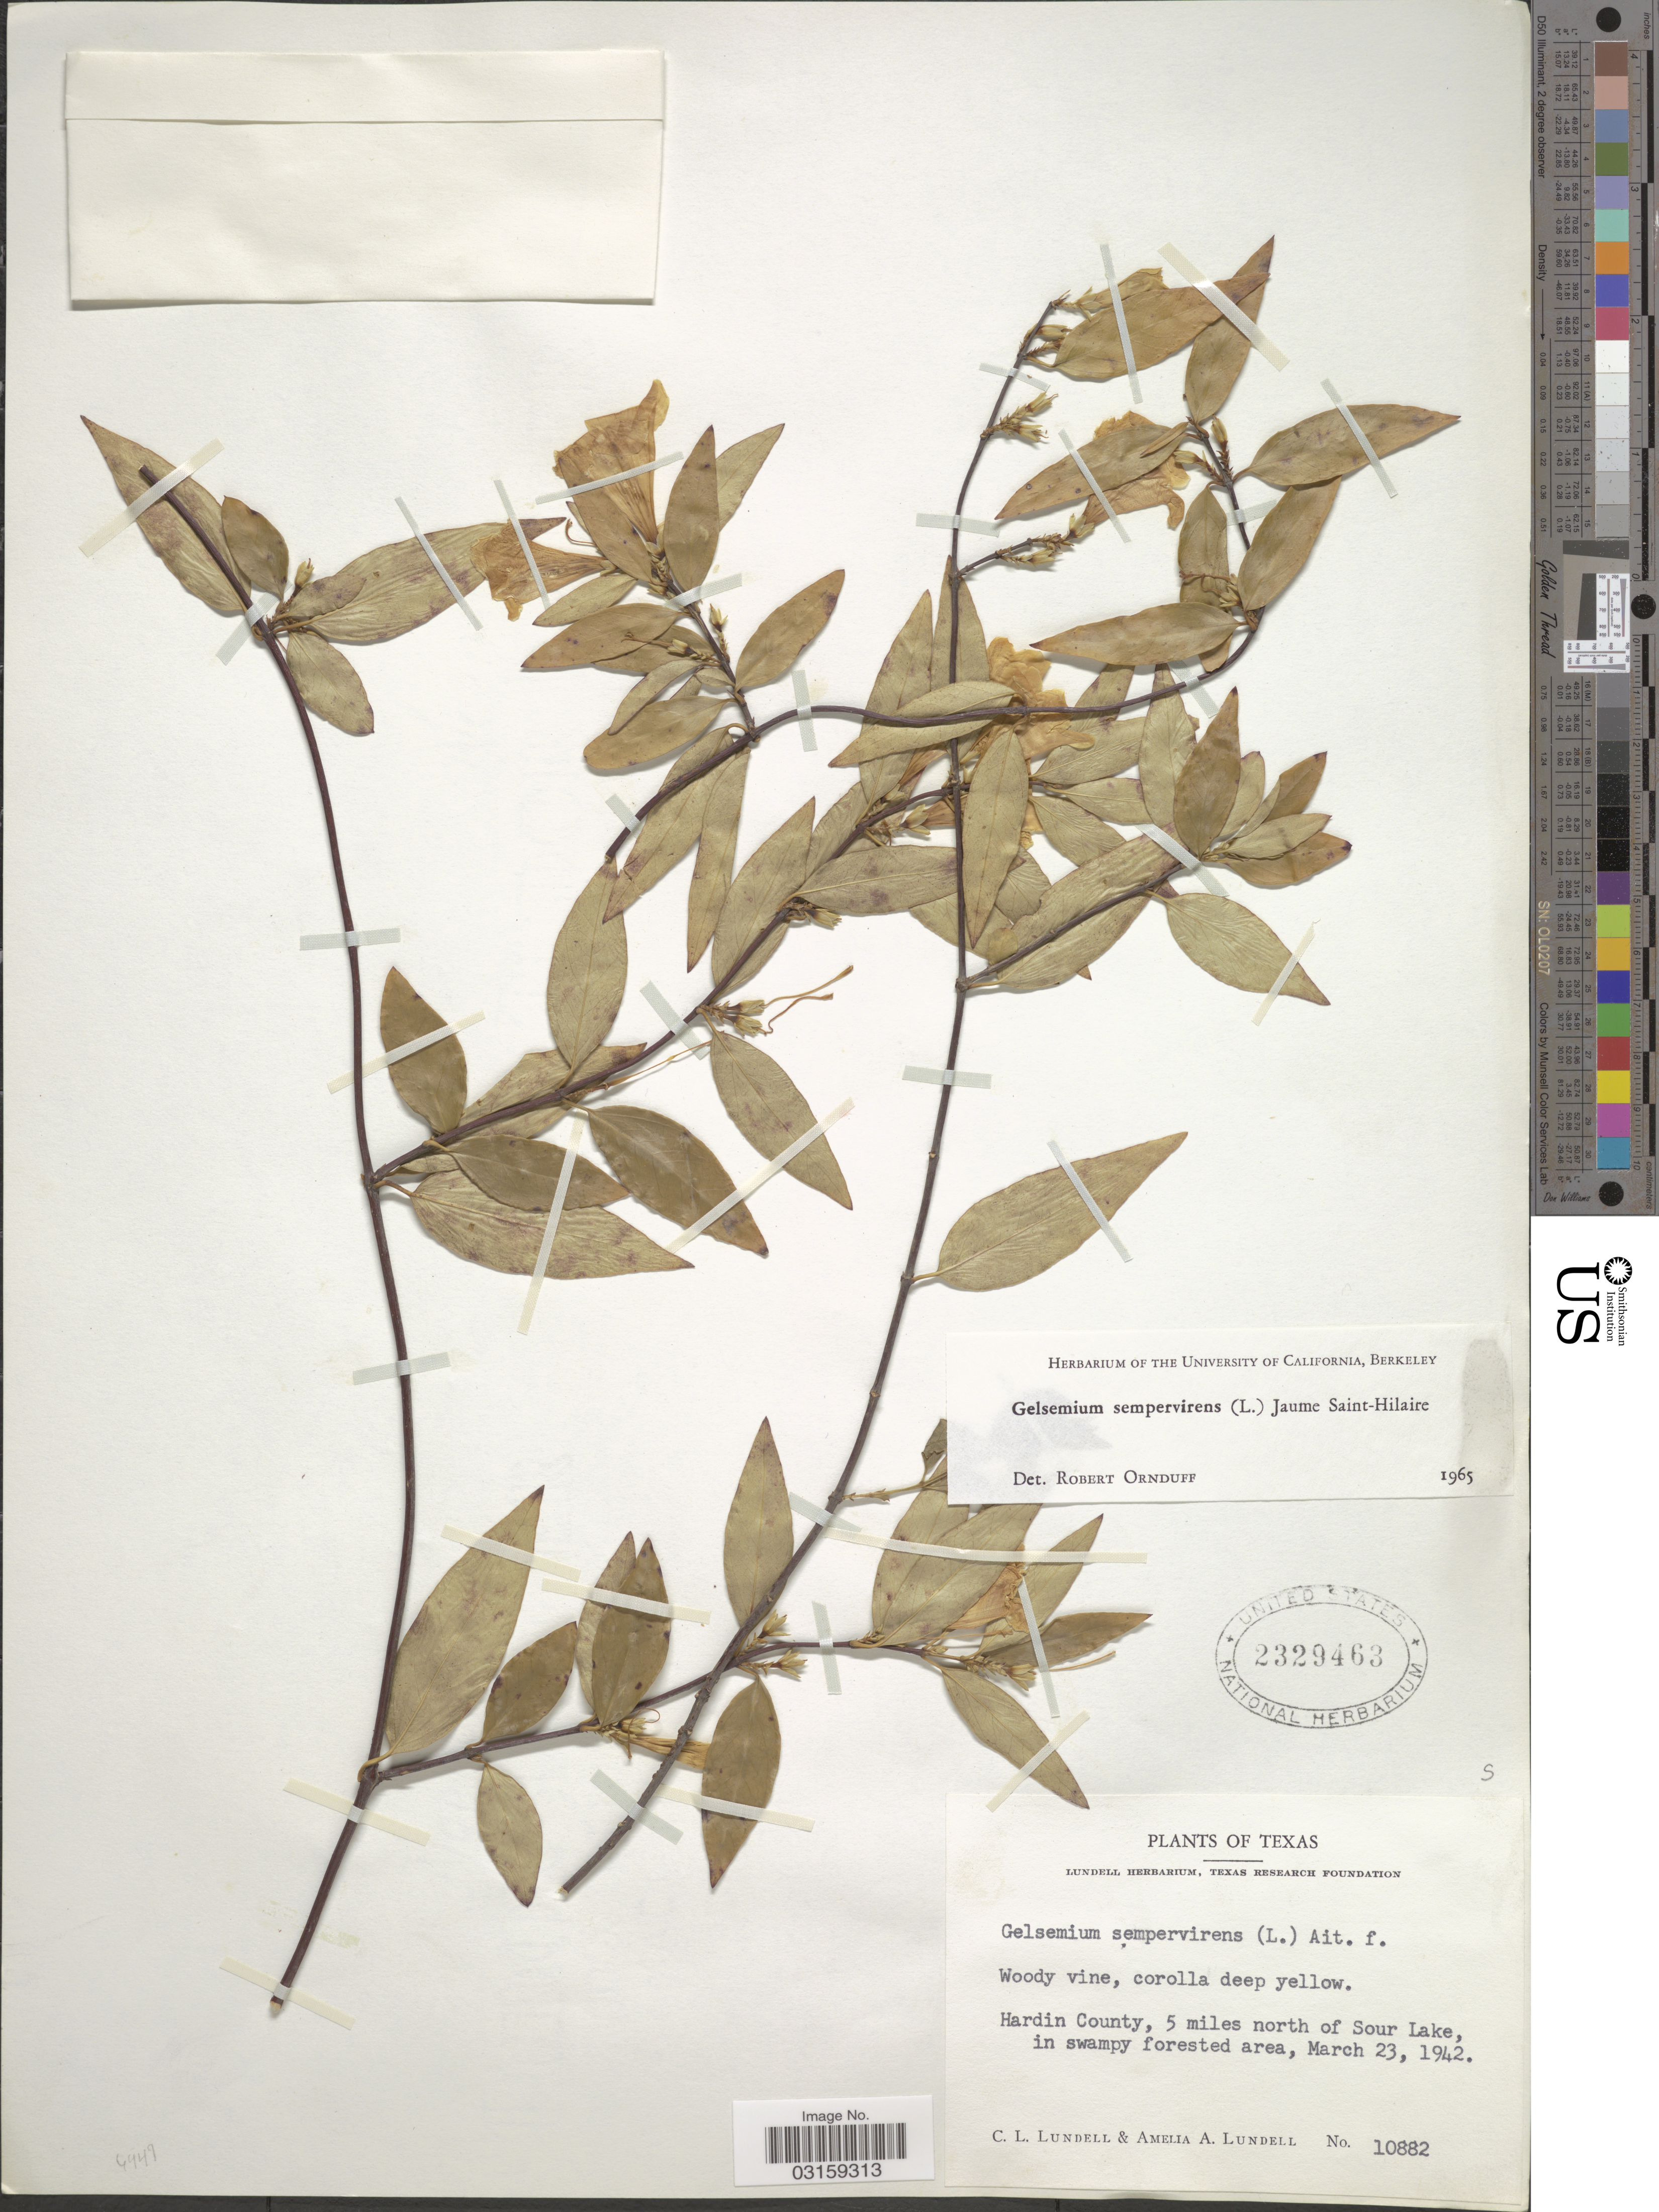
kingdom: Plantae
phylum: Tracheophyta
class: Magnoliopsida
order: Gentianales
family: Gelsemiaceae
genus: Gelsemium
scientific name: Gelsemium sempervirens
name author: (L.) J. St.-Hil.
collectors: C. L. Lundell & A. A. Lundell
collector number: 10882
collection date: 1942-03-23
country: United States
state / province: Texas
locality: Hardin County, 5 miles north of Sour Lake.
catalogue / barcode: US 2329463